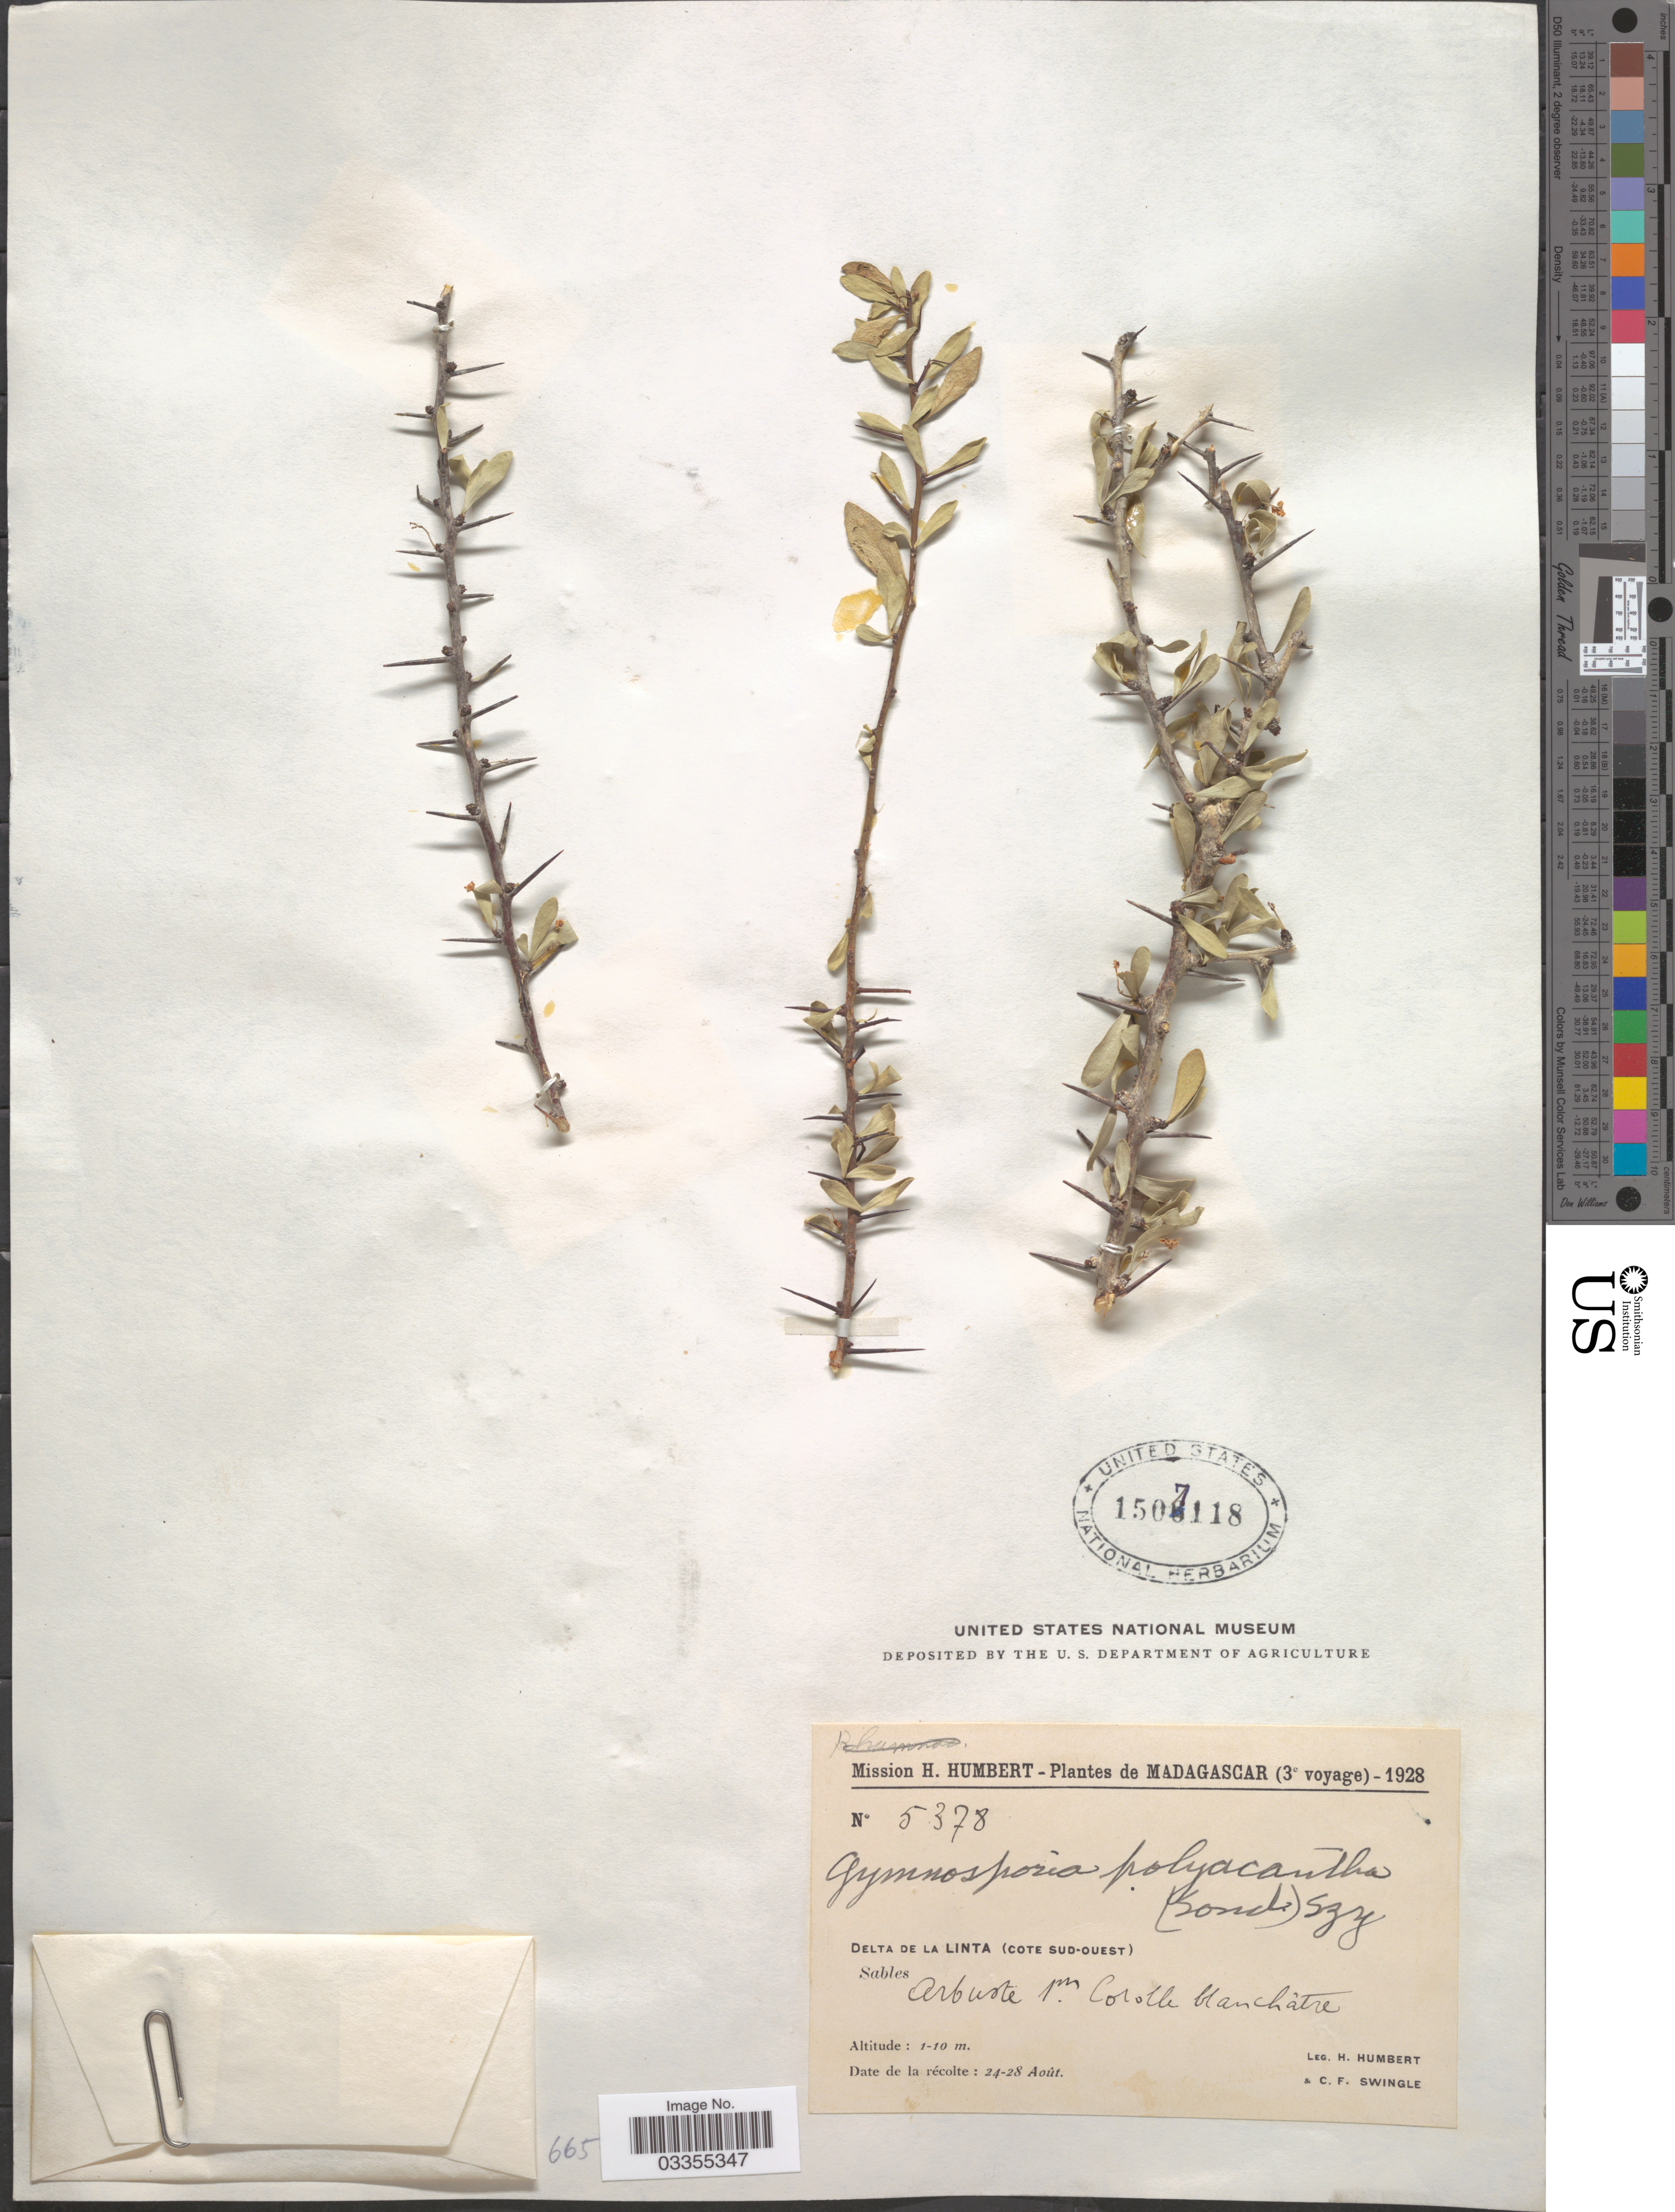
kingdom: Plantae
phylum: Tracheophyta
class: Magnoliopsida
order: Celastrales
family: Celastraceae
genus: Gymnosporia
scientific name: Gymnosporia polyacantha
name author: Szyszyl.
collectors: H. Humbert & C. Swingle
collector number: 5378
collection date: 1928-08-24/1928-08-28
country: Madagascar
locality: Delta de La Linta (Cote Sud-Ouest).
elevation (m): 1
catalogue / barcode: US 1507118